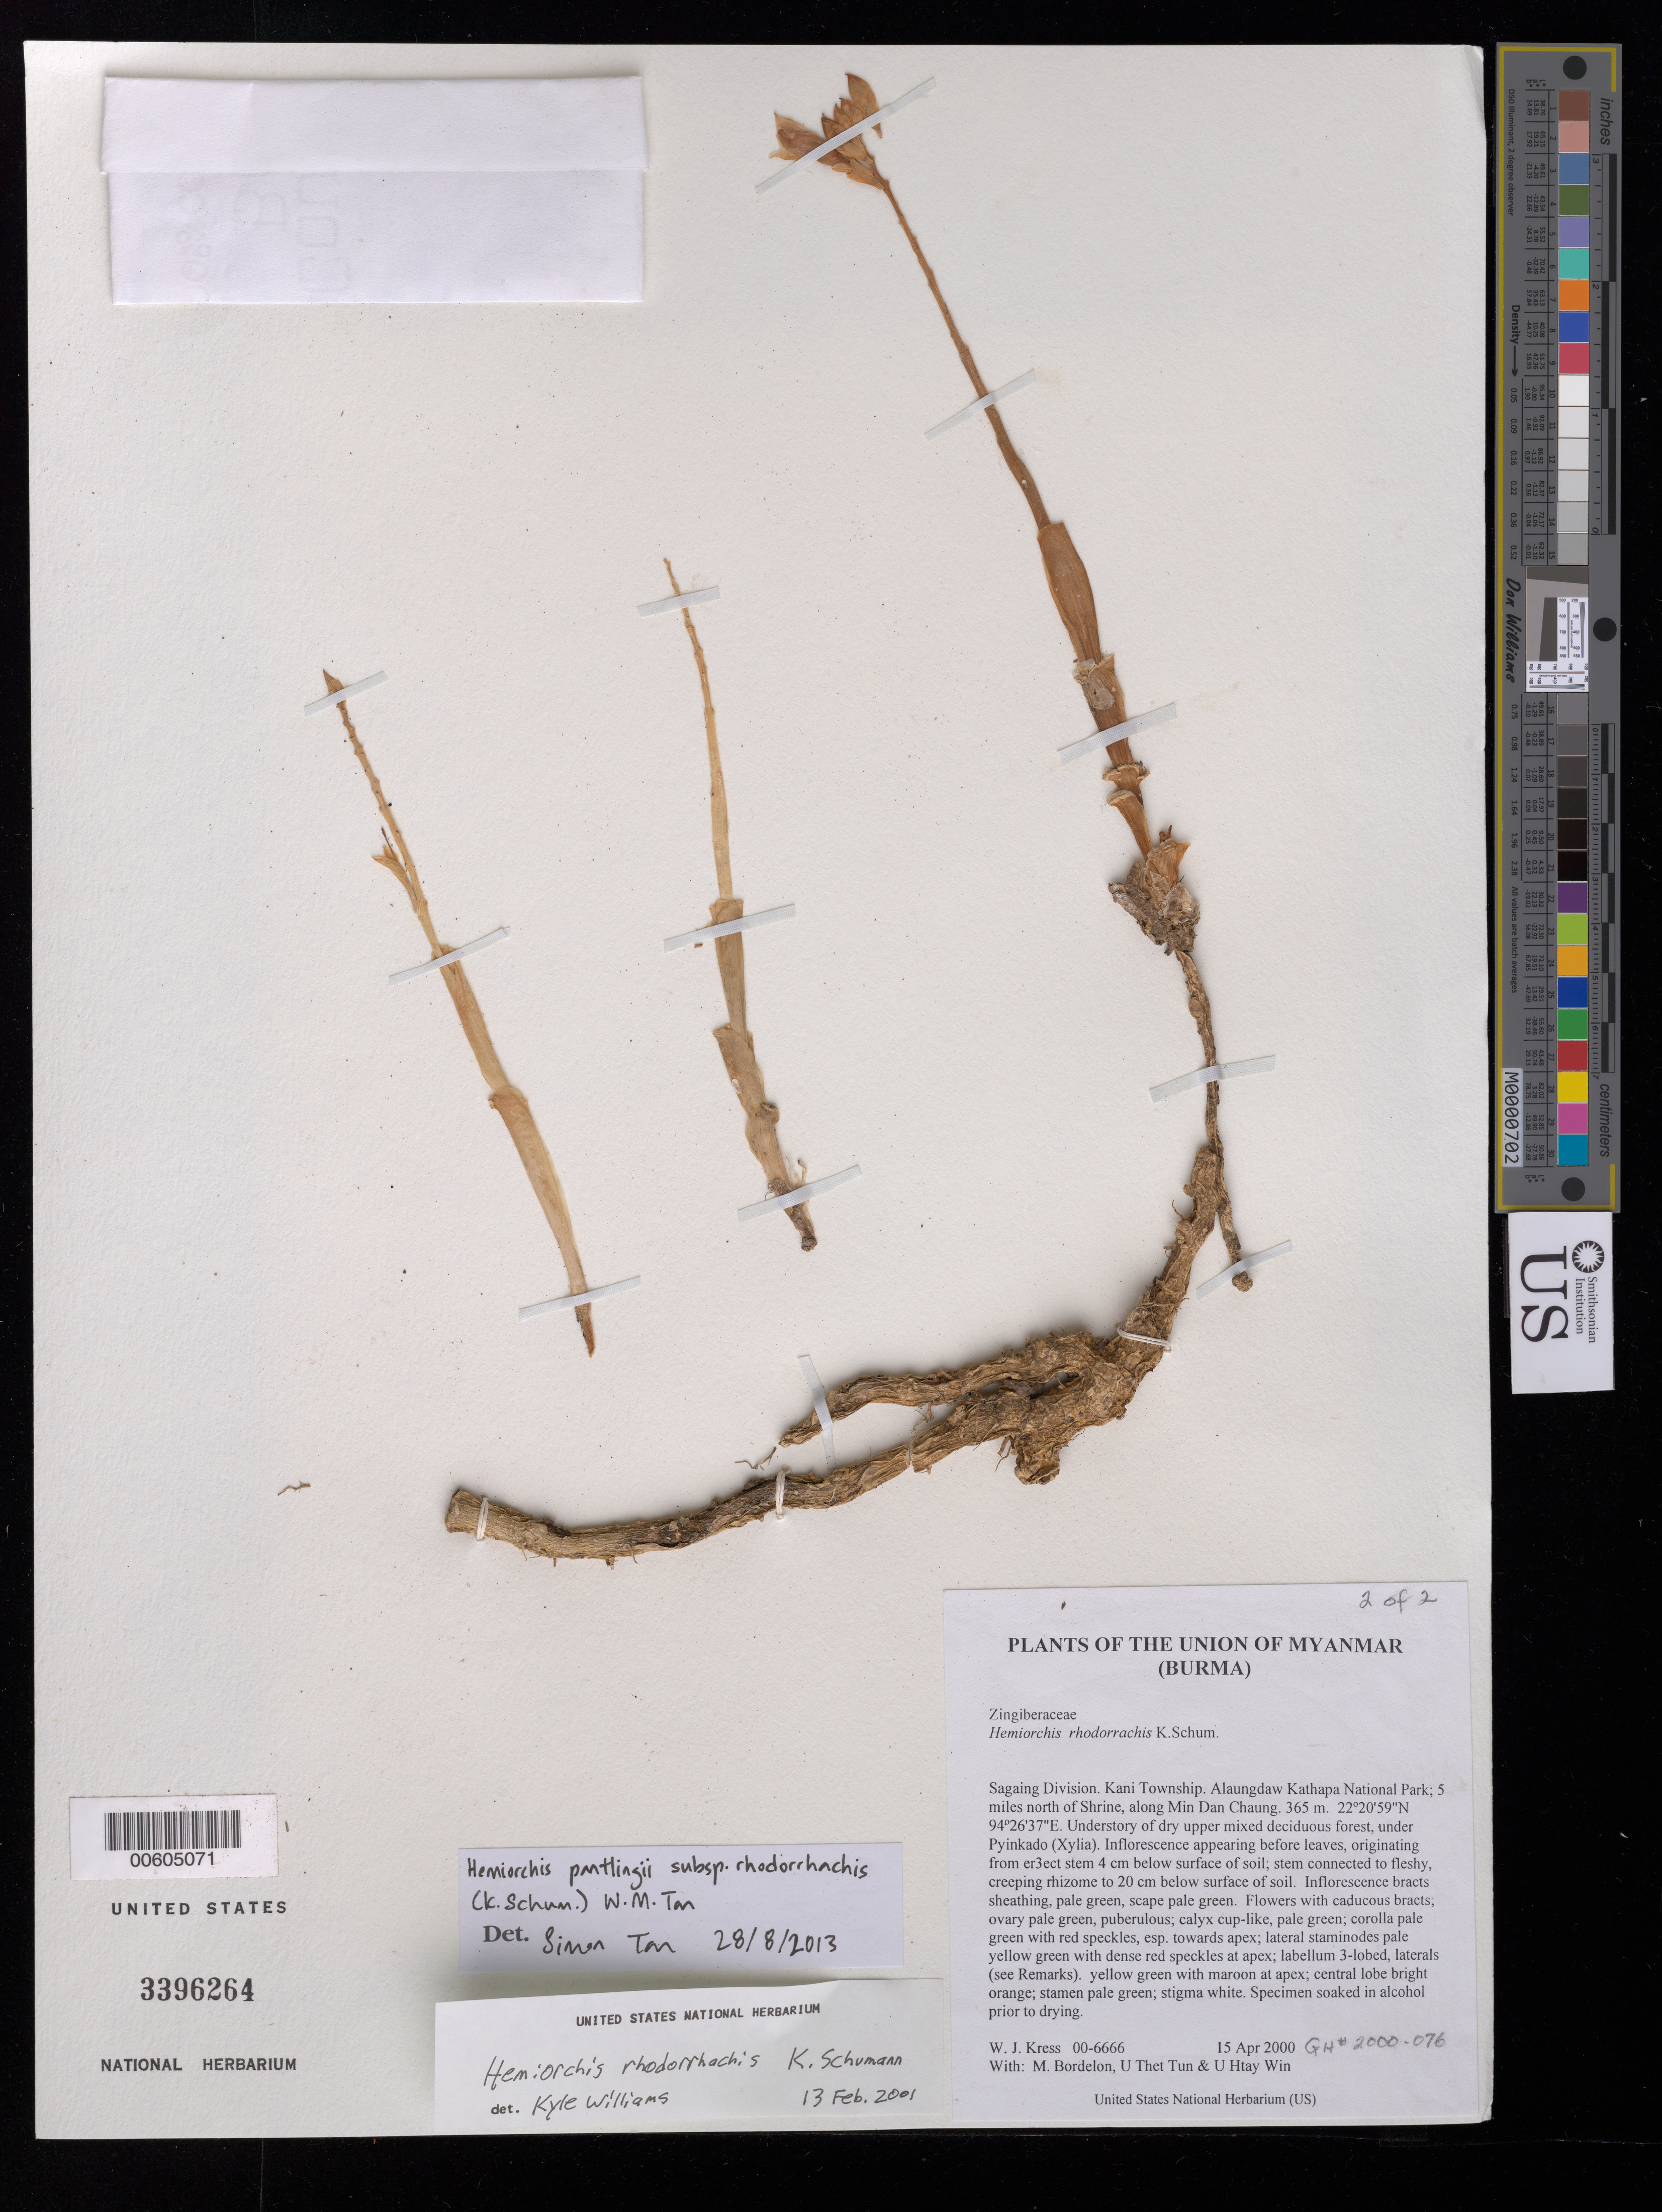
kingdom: Plantae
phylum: Tracheophyta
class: Liliopsida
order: Zingiberales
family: Zingiberaceae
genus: Hemiorchis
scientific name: Hemiorchis pantlingii subsp. rhodorrhachis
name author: (K. Schum.) W. M. Tan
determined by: Tan, Simon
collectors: W. J. Kress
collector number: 00-6666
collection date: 2000-04-15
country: Myanmar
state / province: Sagaing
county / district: Kani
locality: Alaungdaw Kathapa National Park; 5 miles north of Shrine, along Min Dan Chaung.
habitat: Understory of dry upper mixed deciduous forest, under Pyinkado (Xylia).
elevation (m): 365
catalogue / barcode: US 3396264